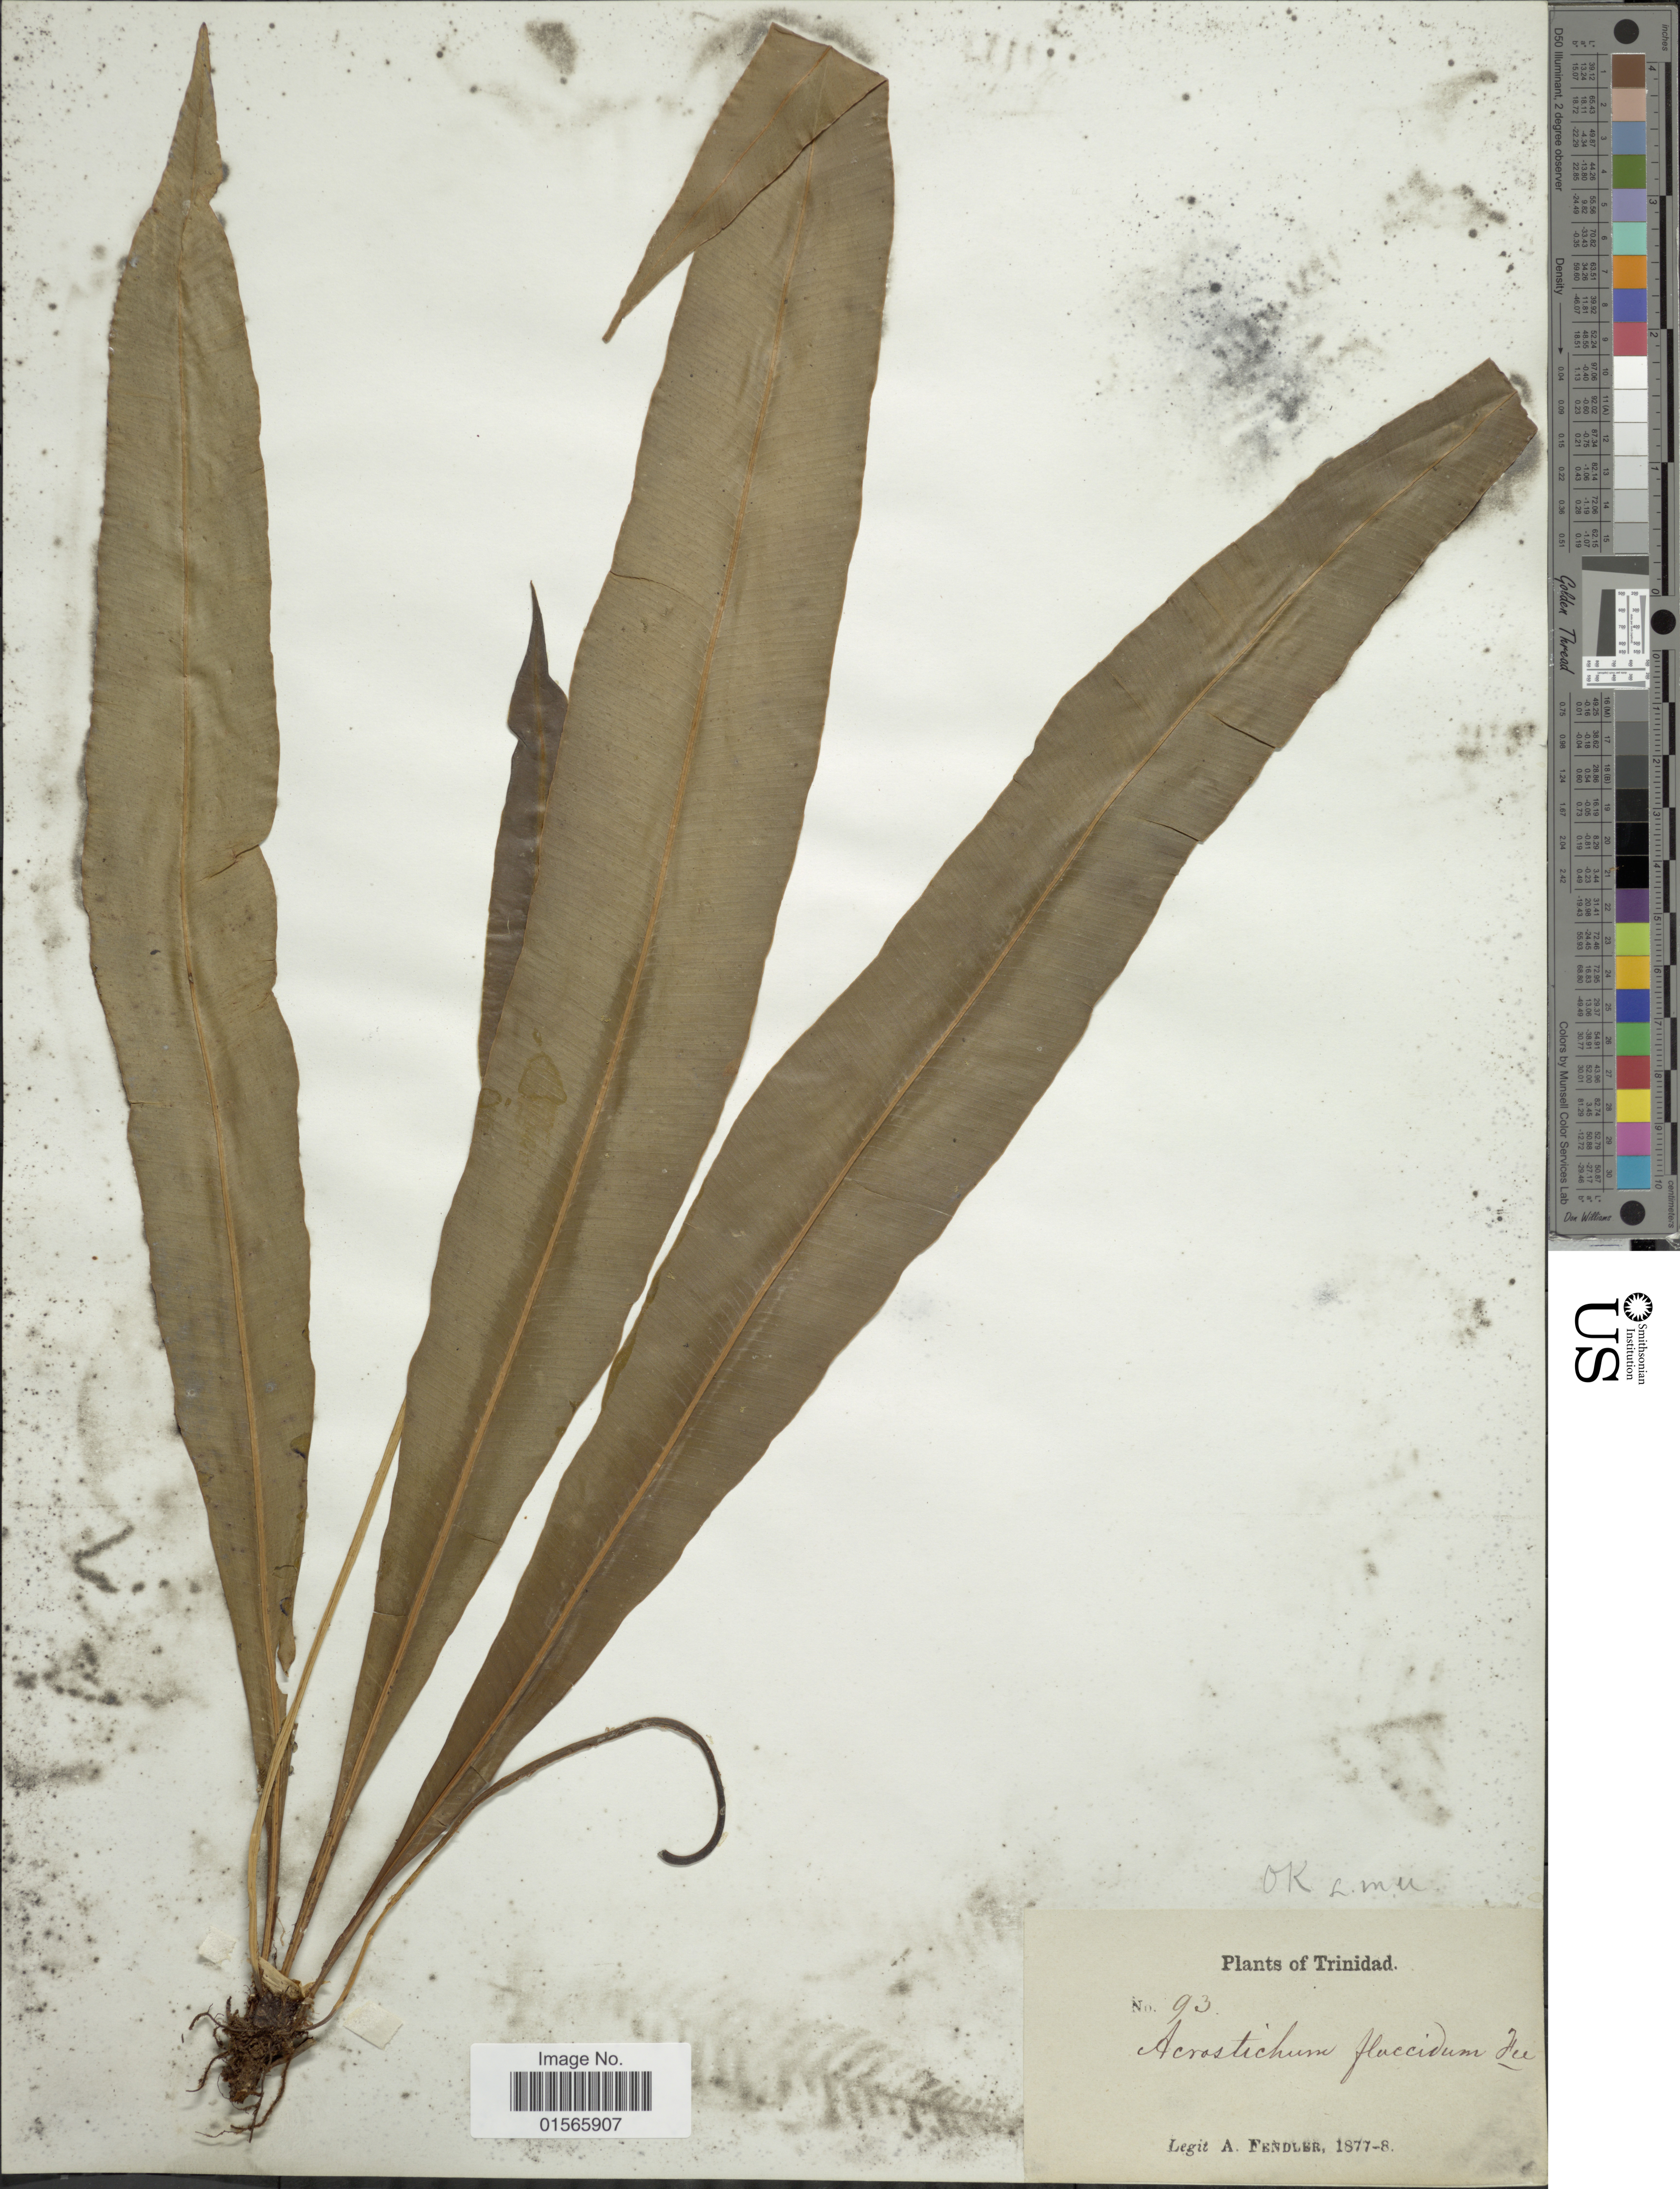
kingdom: Plantae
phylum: Tracheophyta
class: Polypodiopsida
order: Polypodiales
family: Dryopteridaceae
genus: Elaphoglossum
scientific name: Elaphoglossum rigidum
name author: (Aubl.) Urb.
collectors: A. Fendler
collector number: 93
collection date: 1877/1888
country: Trinidad and Tobago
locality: Trinidad